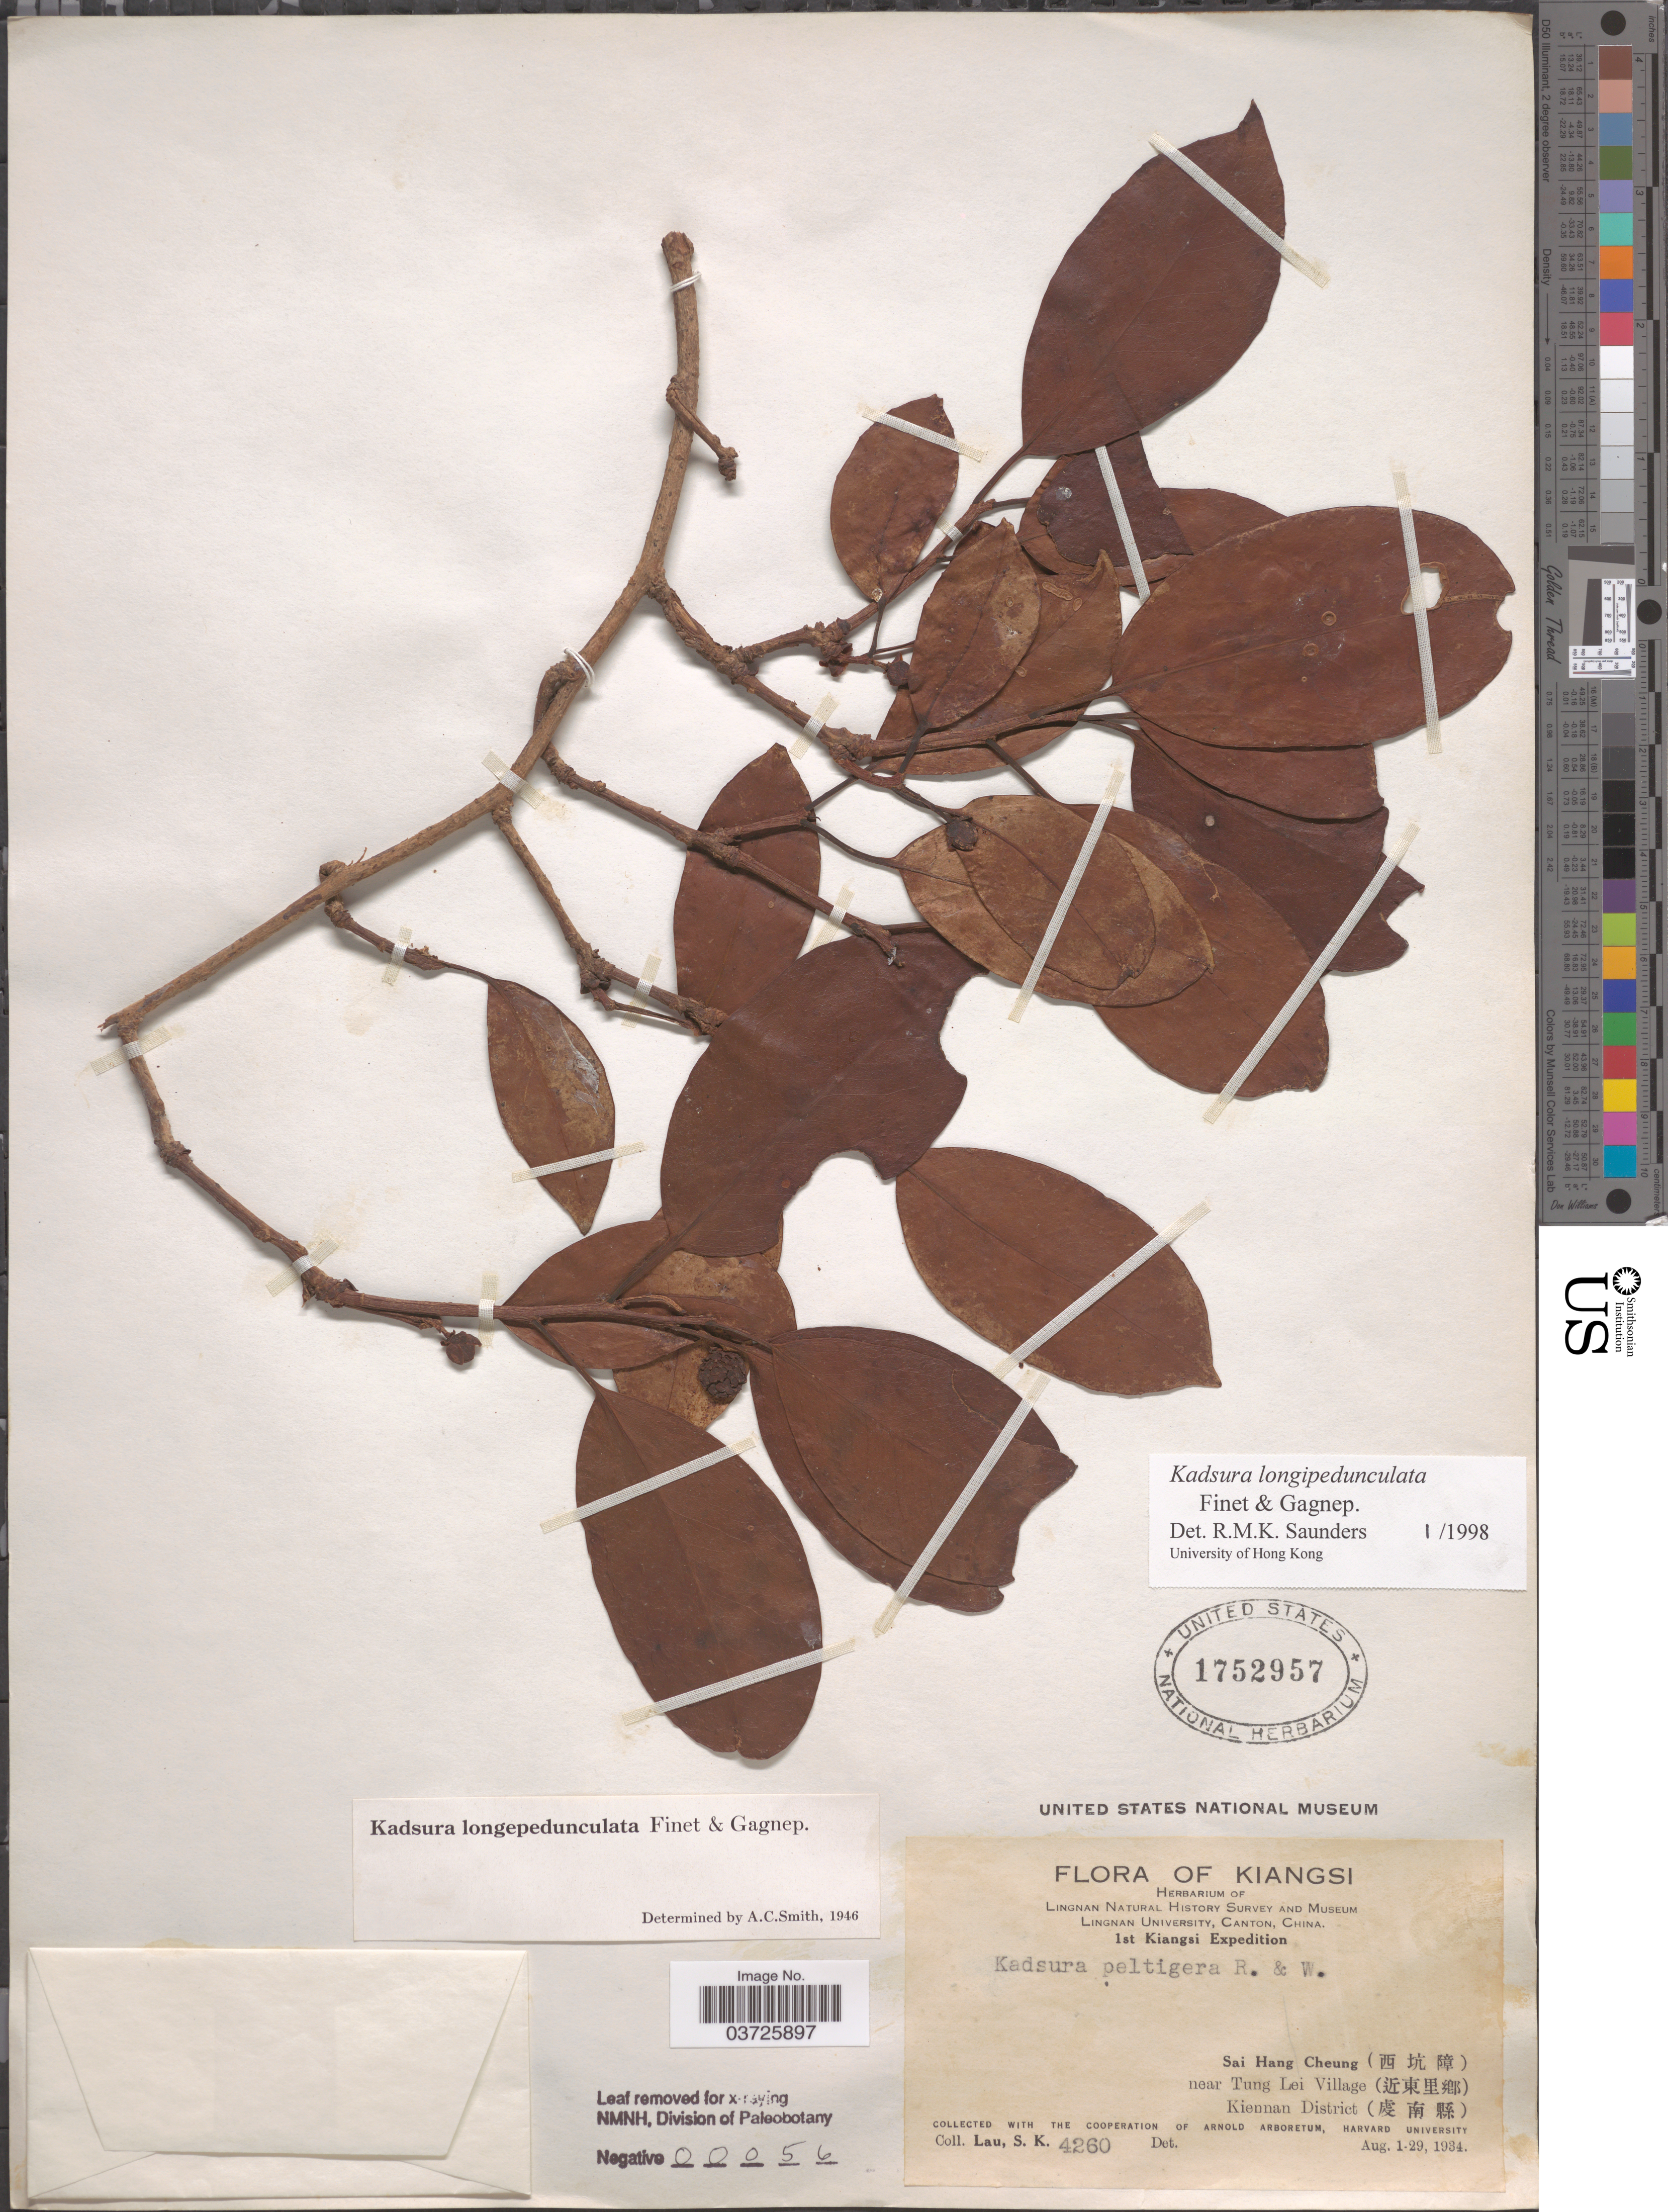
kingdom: Plantae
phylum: Tracheophyta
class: Magnoliopsida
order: Austrobaileyales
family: Schisandraceae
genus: Kadsura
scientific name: Kadsura longepedunculata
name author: Finet & Gagnep.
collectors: S. K. Lau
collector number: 4260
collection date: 1934-08-01/1934-08-29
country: China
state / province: Jiangxi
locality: Kiangsi. Sai Hang Cheung (X) near Tung Lei Village (X). Kiennan District (X).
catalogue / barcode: US 1752957